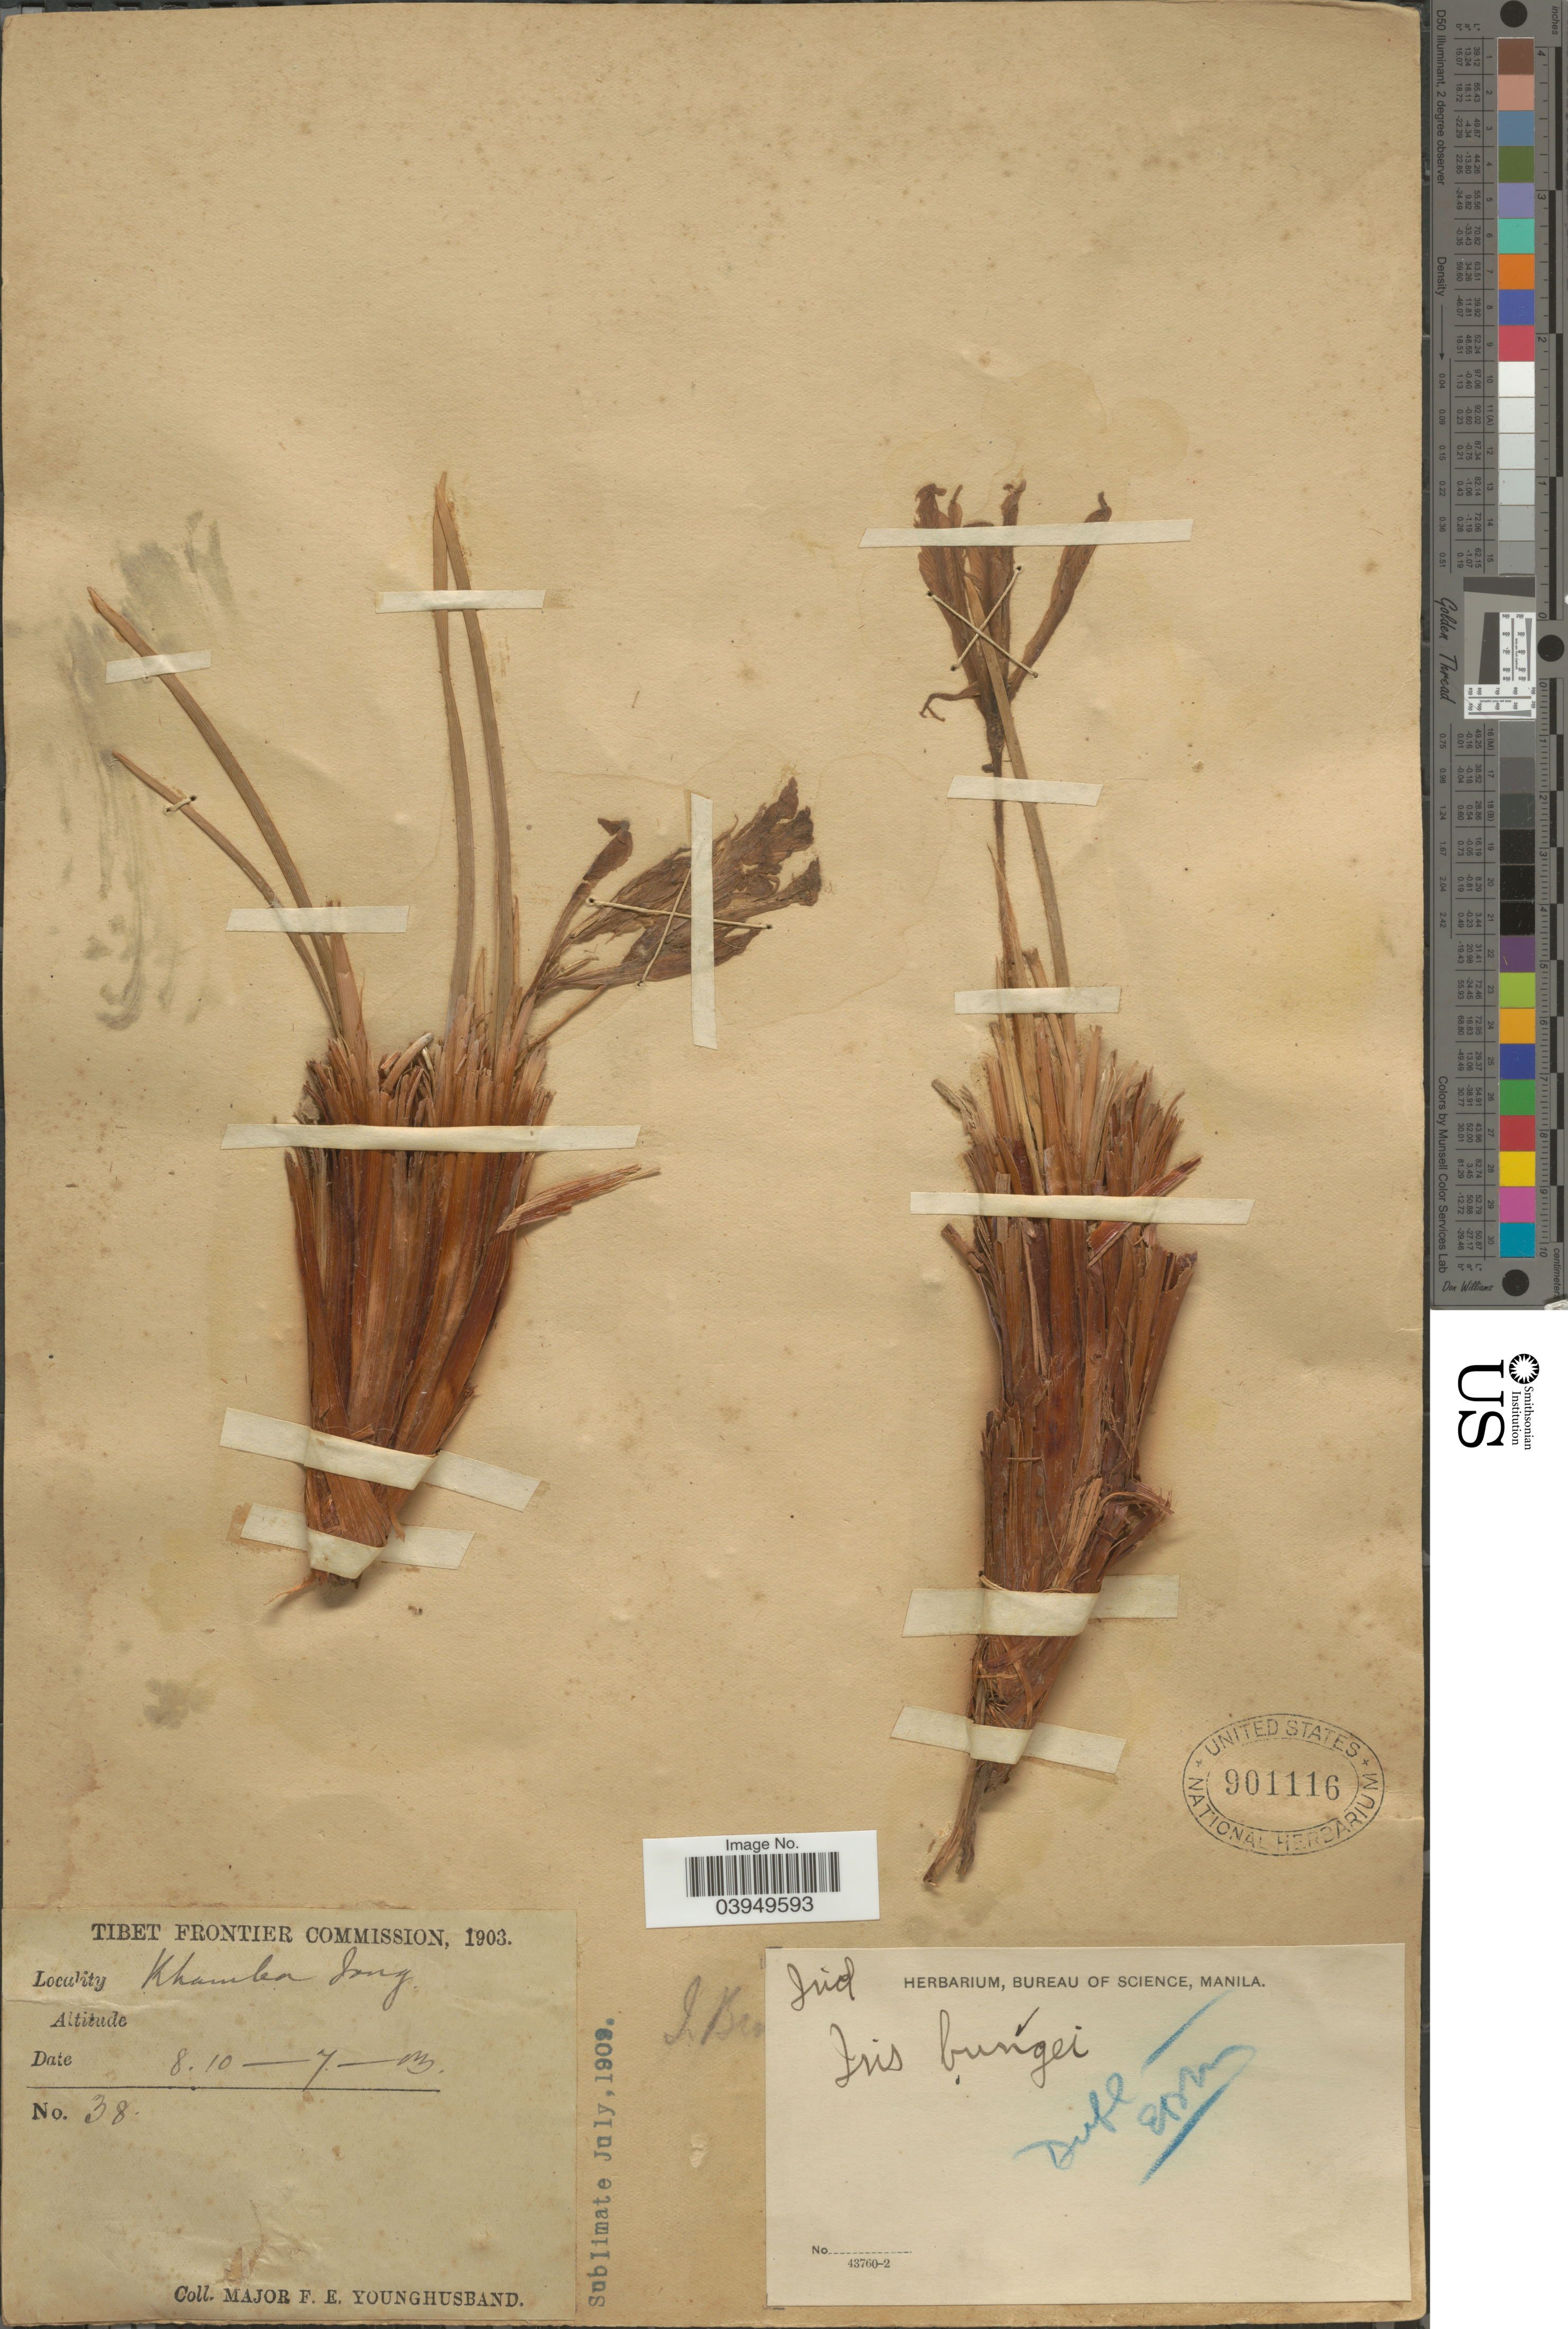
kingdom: Plantae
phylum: Tracheophyta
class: Liliopsida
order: Asparagales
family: Iridaceae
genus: Iris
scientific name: Iris bungei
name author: Maxim.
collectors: F. Younghusband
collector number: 38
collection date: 1903-07-08/1903-07-10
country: China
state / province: Xizang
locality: Khamba Jong.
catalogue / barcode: US 901116